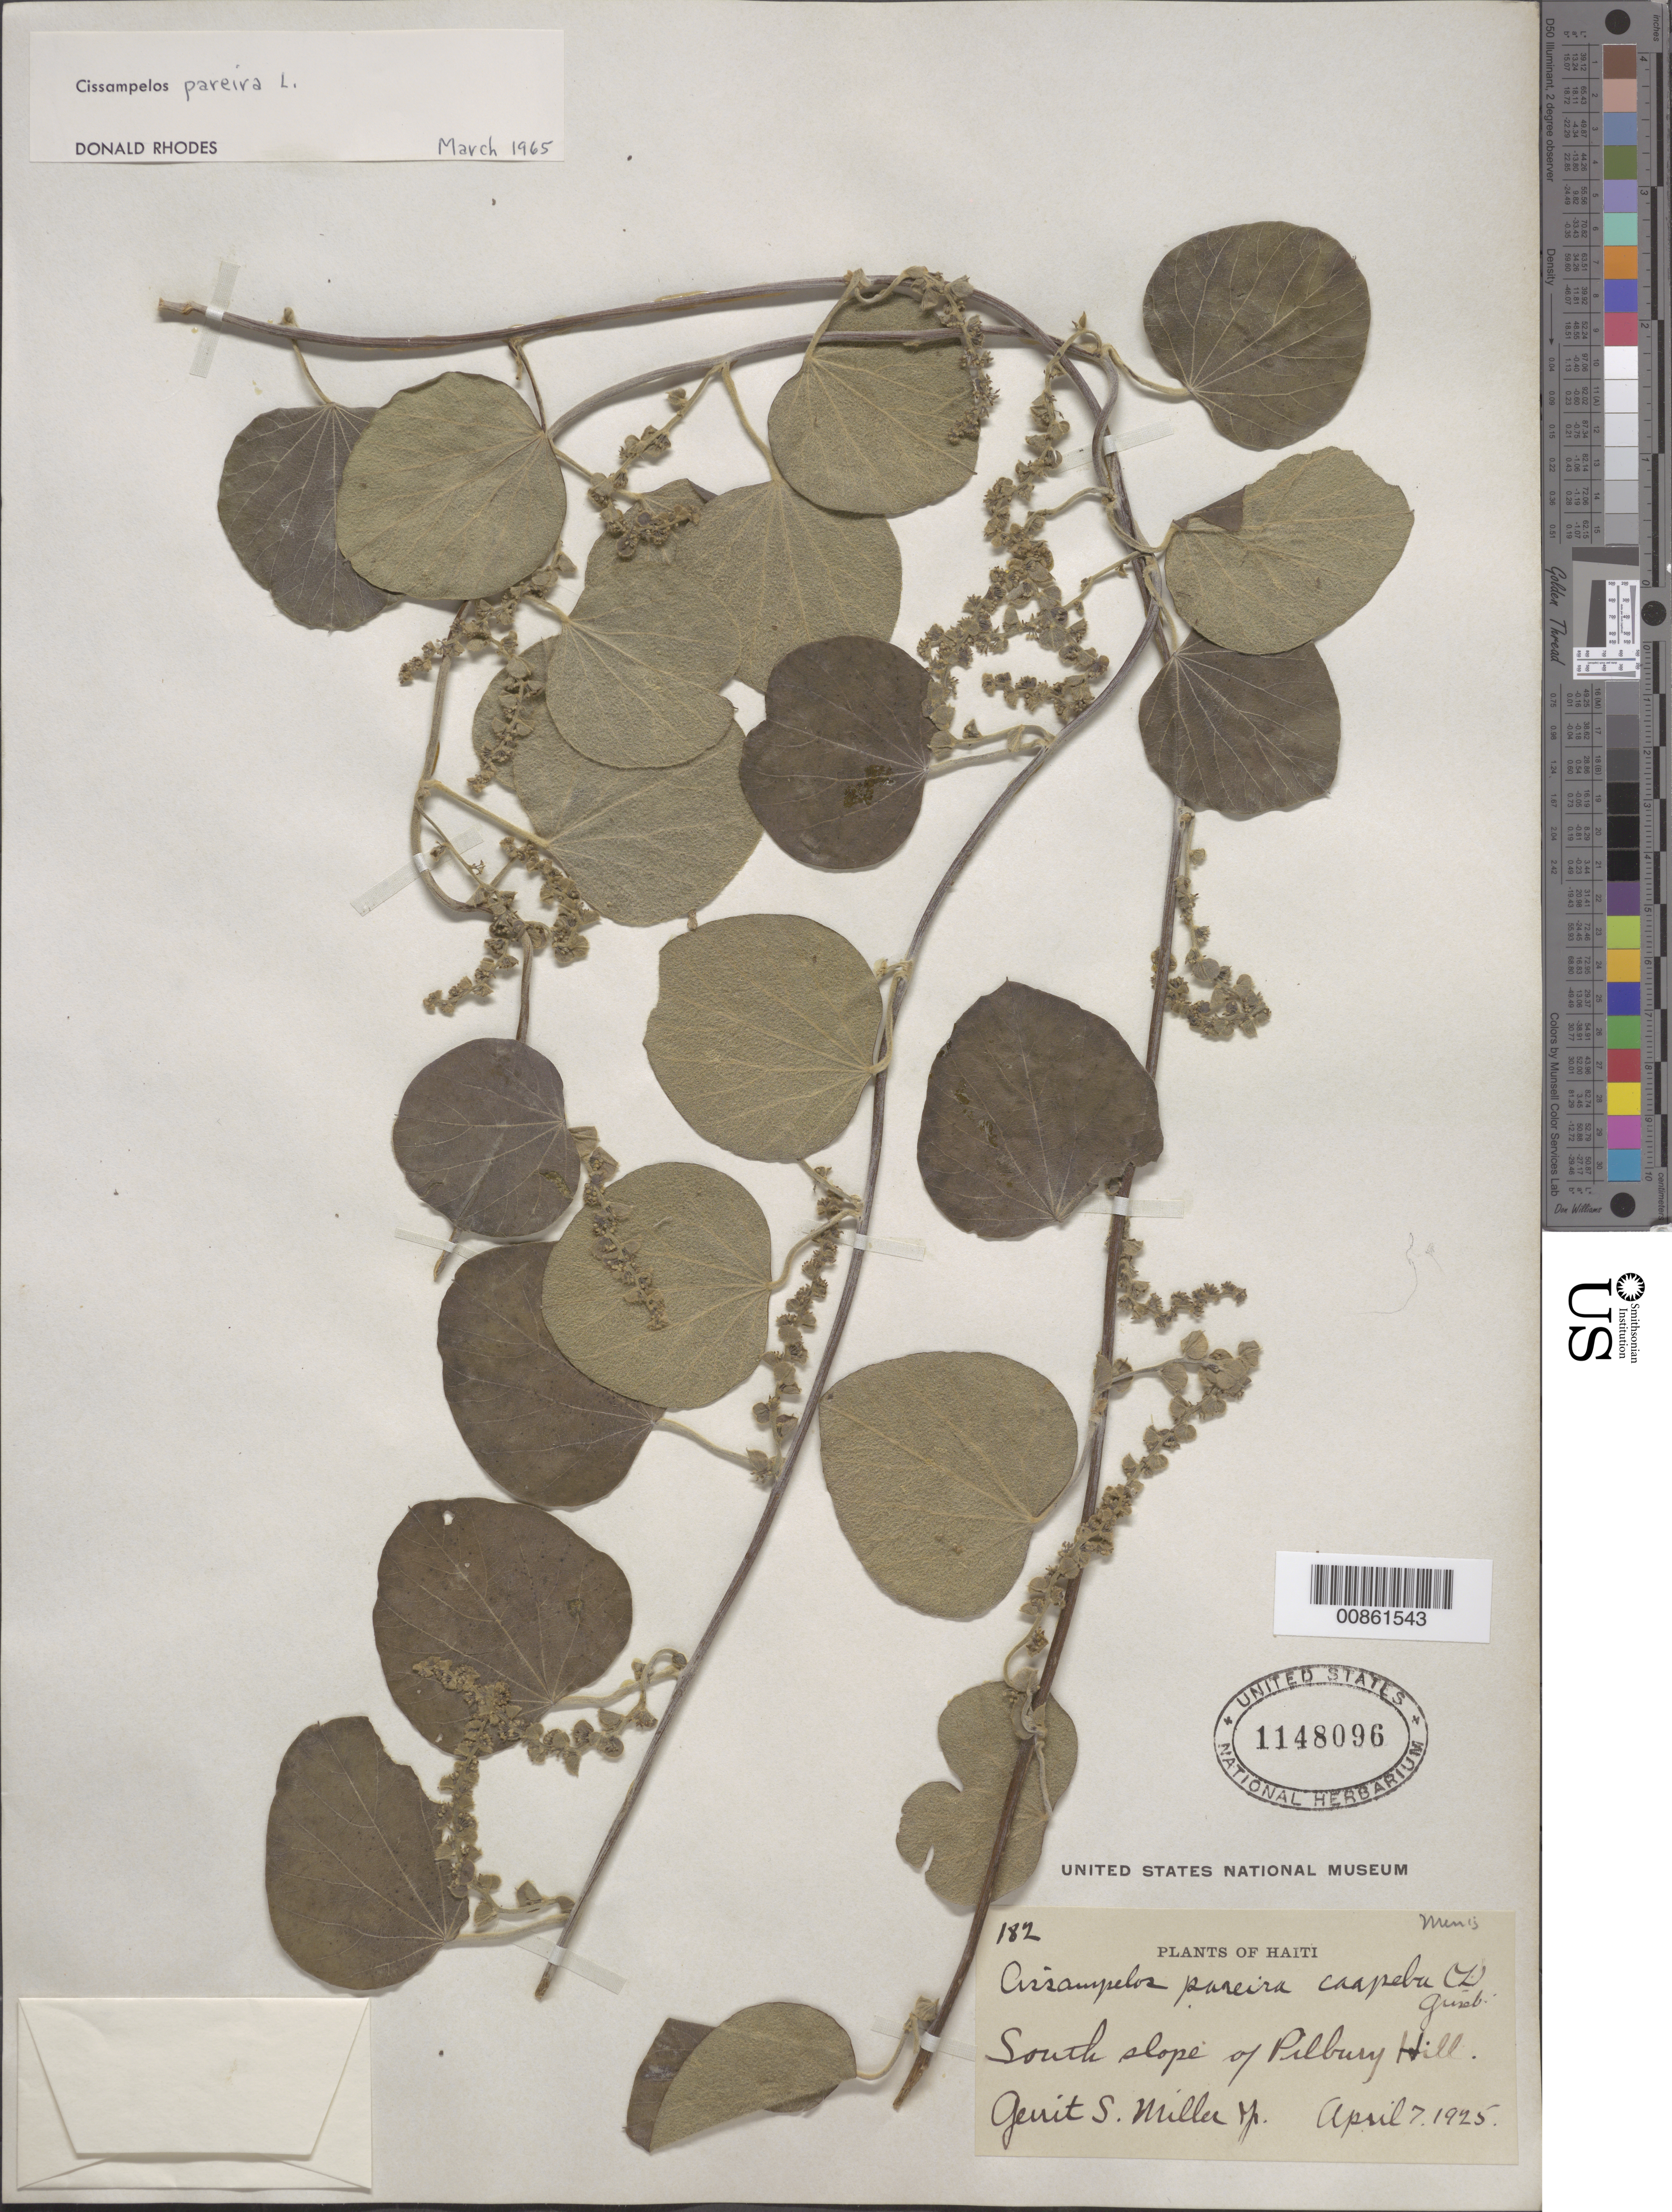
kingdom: Plantae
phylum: Tracheophyta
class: Magnoliopsida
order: Ranunculales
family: Menispermaceae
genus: Cissampelos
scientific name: Cissampelos pareira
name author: L.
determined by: Rhodes, D.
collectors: G. S. Miller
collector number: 182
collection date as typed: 07 Apr 1925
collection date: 1925-04-07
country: Haiti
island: Hispaniola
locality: South slope of Pilbury Hill.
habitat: Mountain slope.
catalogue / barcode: US 1148096